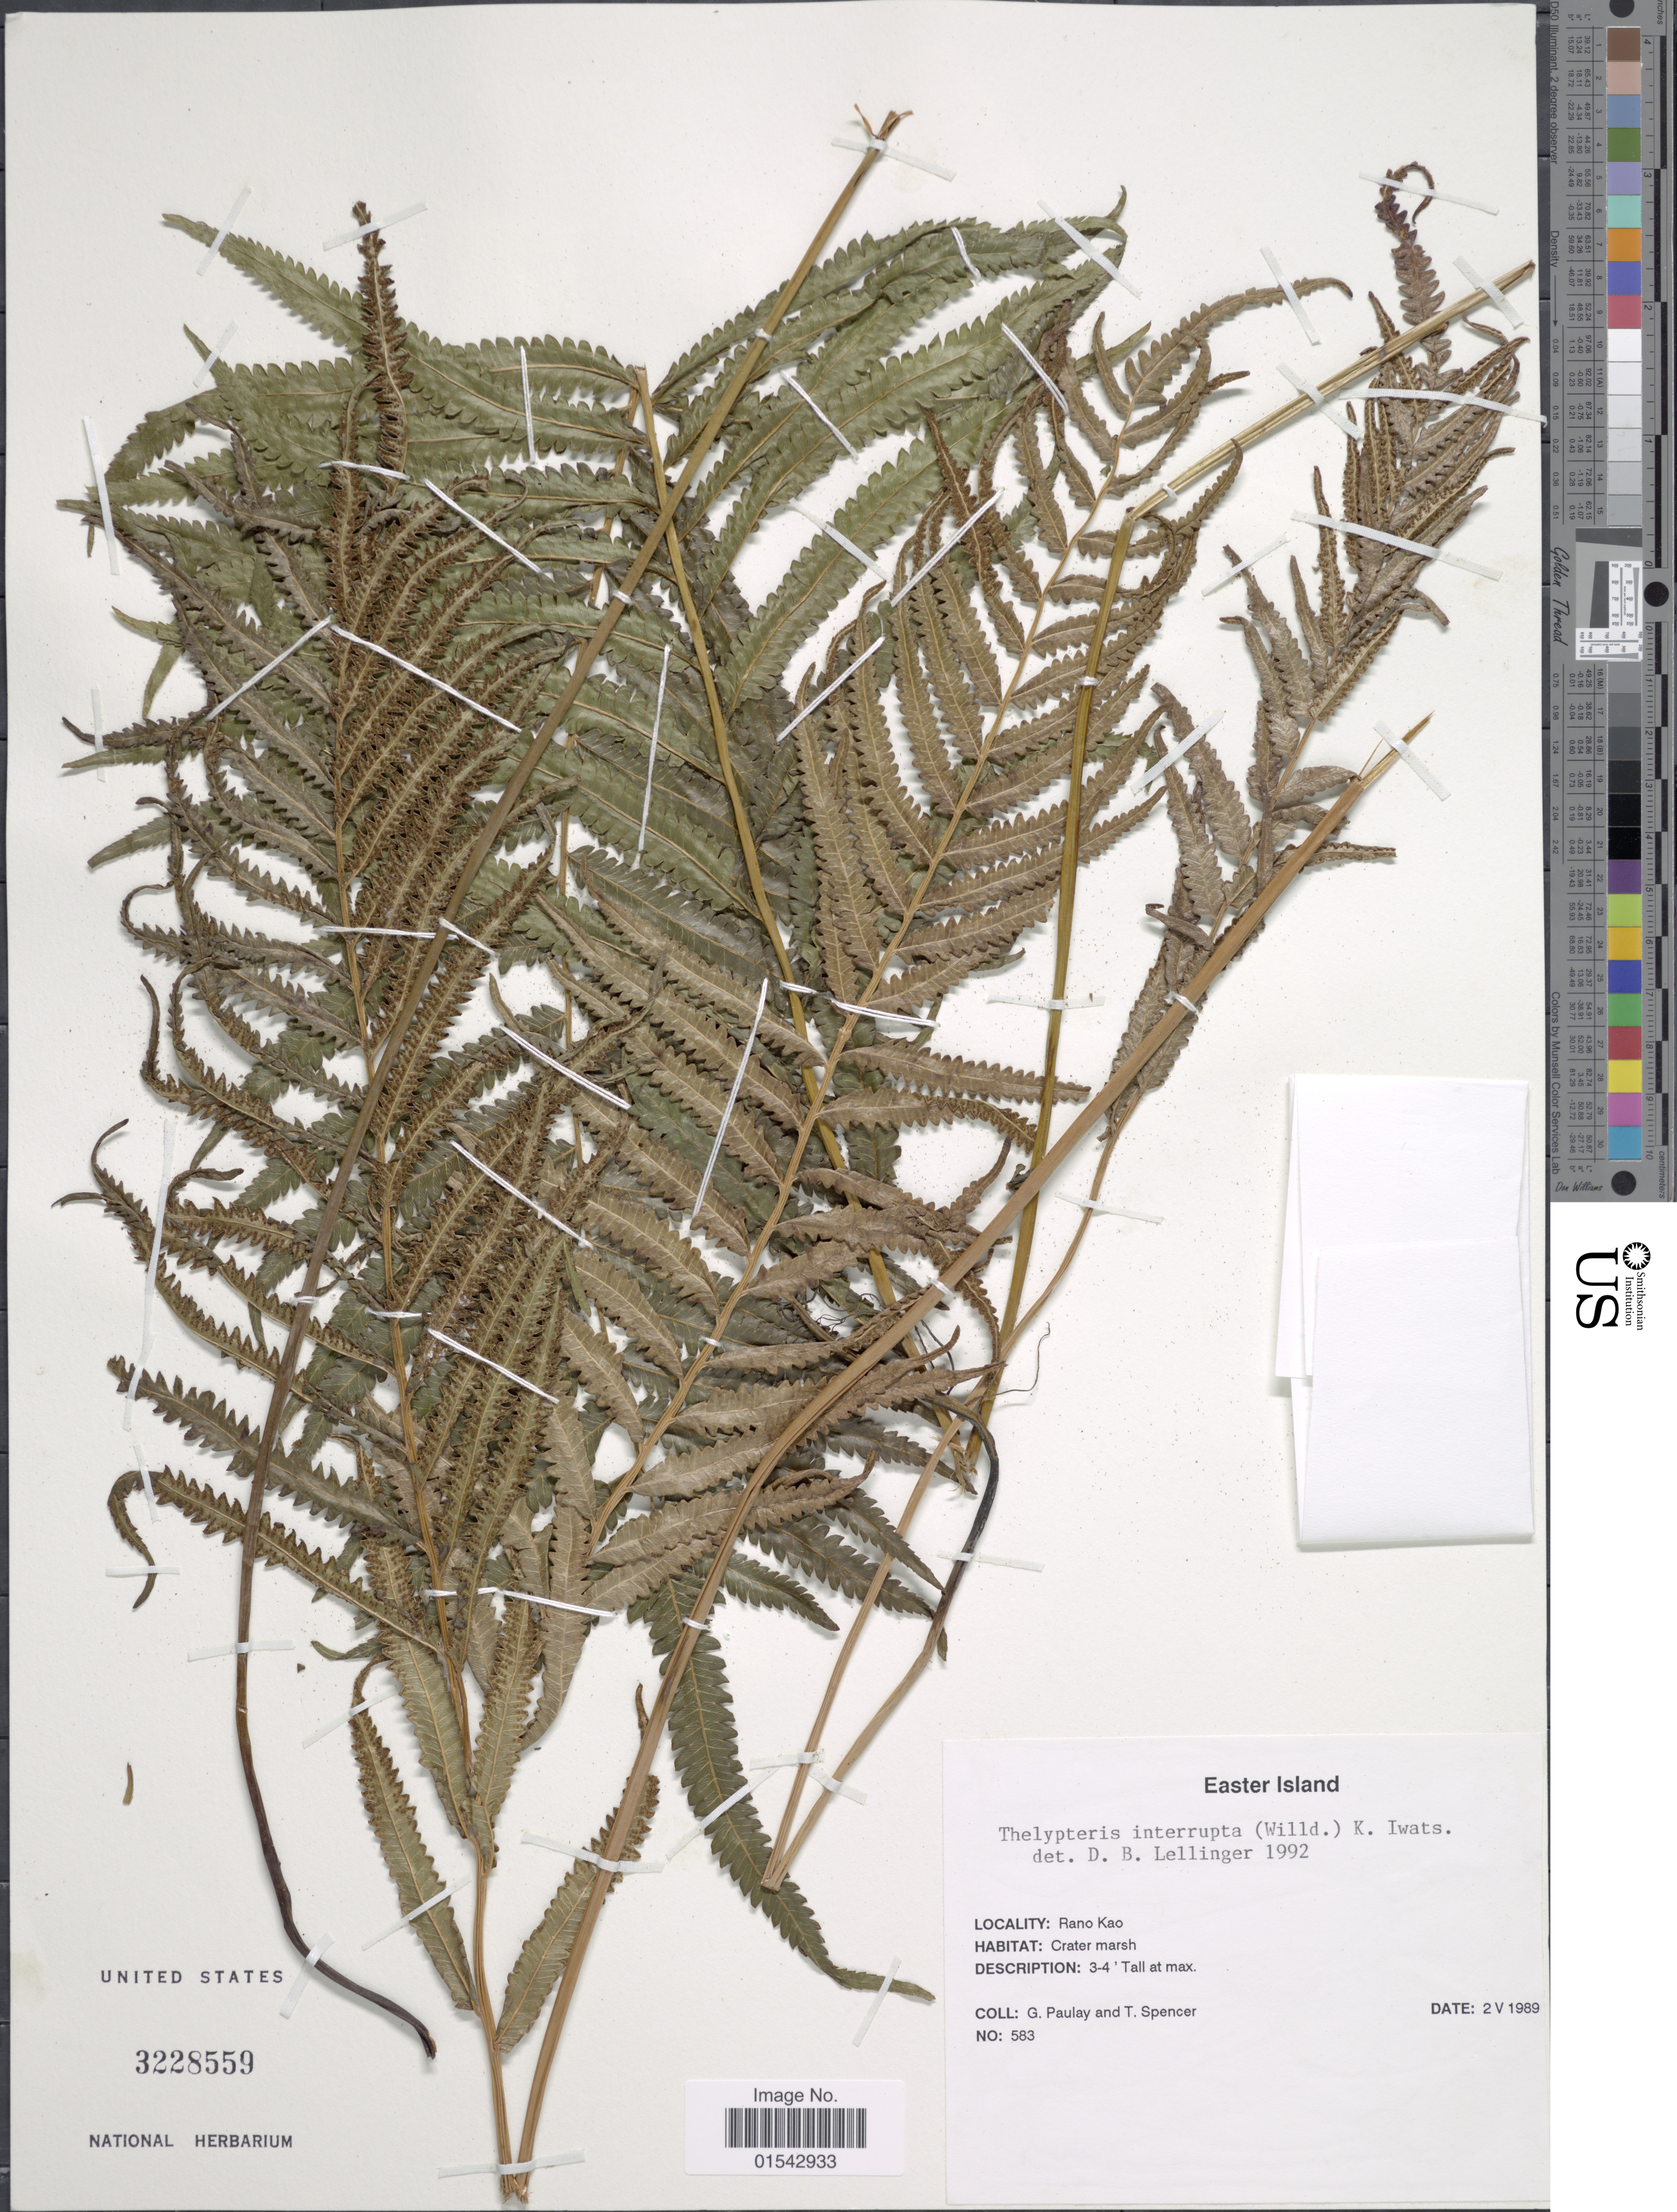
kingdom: Plantae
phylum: Tracheophyta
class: Polypodiopsida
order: Polypodiales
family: Thelypteridaceae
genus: Cyclosorus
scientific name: Cyclosorus interruptus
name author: (Willd.) H. Itô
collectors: G. Paulay & T. Spencer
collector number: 583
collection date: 1989-05-02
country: Chile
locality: Easter Island, Rano Kao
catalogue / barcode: US 3228559